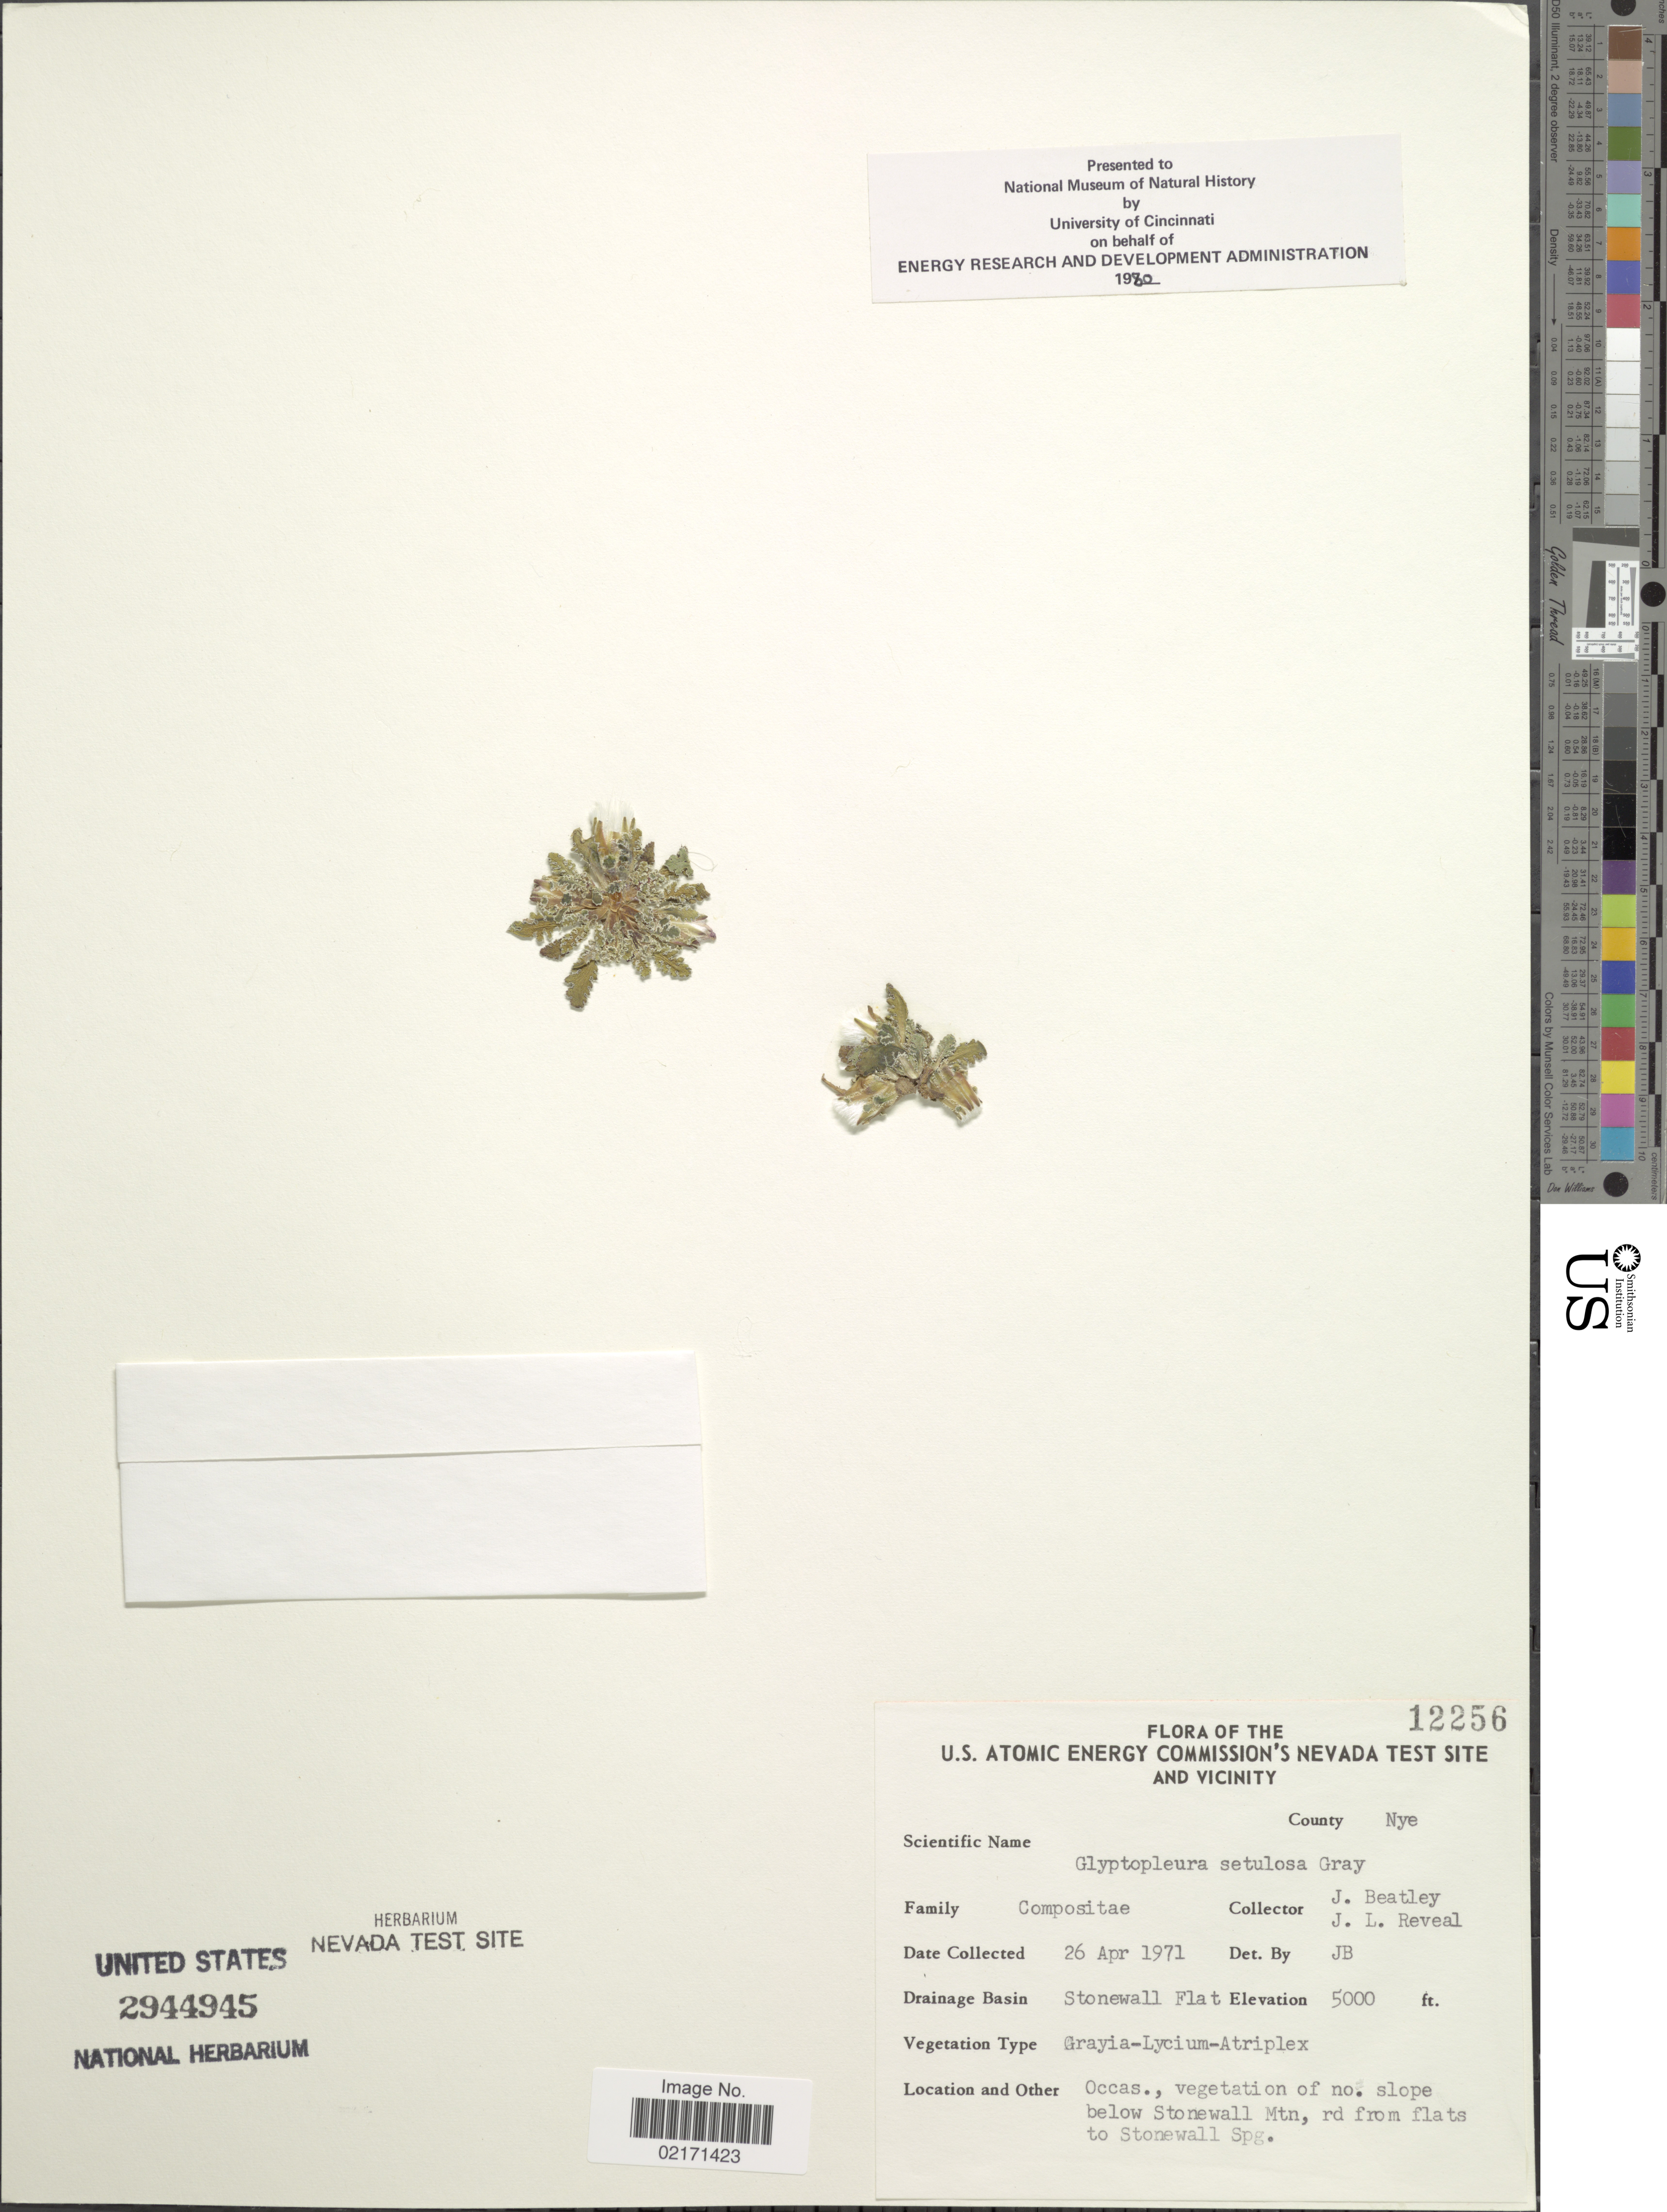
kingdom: Plantae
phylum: Tracheophyta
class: Magnoliopsida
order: Asterales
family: Asteraceae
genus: Glyptopleura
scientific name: Glyptopleura setulosa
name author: A. Gray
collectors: J. C. Beatley & J. L. Reveal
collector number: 12256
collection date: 1971-04-26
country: United States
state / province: Nevada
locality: U.S. Atomic Energy Commison's Nevada Test Site and Vicinity, County Nye, Stonewall Flat, slope below Stonewall Mtn, rd from flats to stonewall Spg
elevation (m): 1524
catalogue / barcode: US 2944945